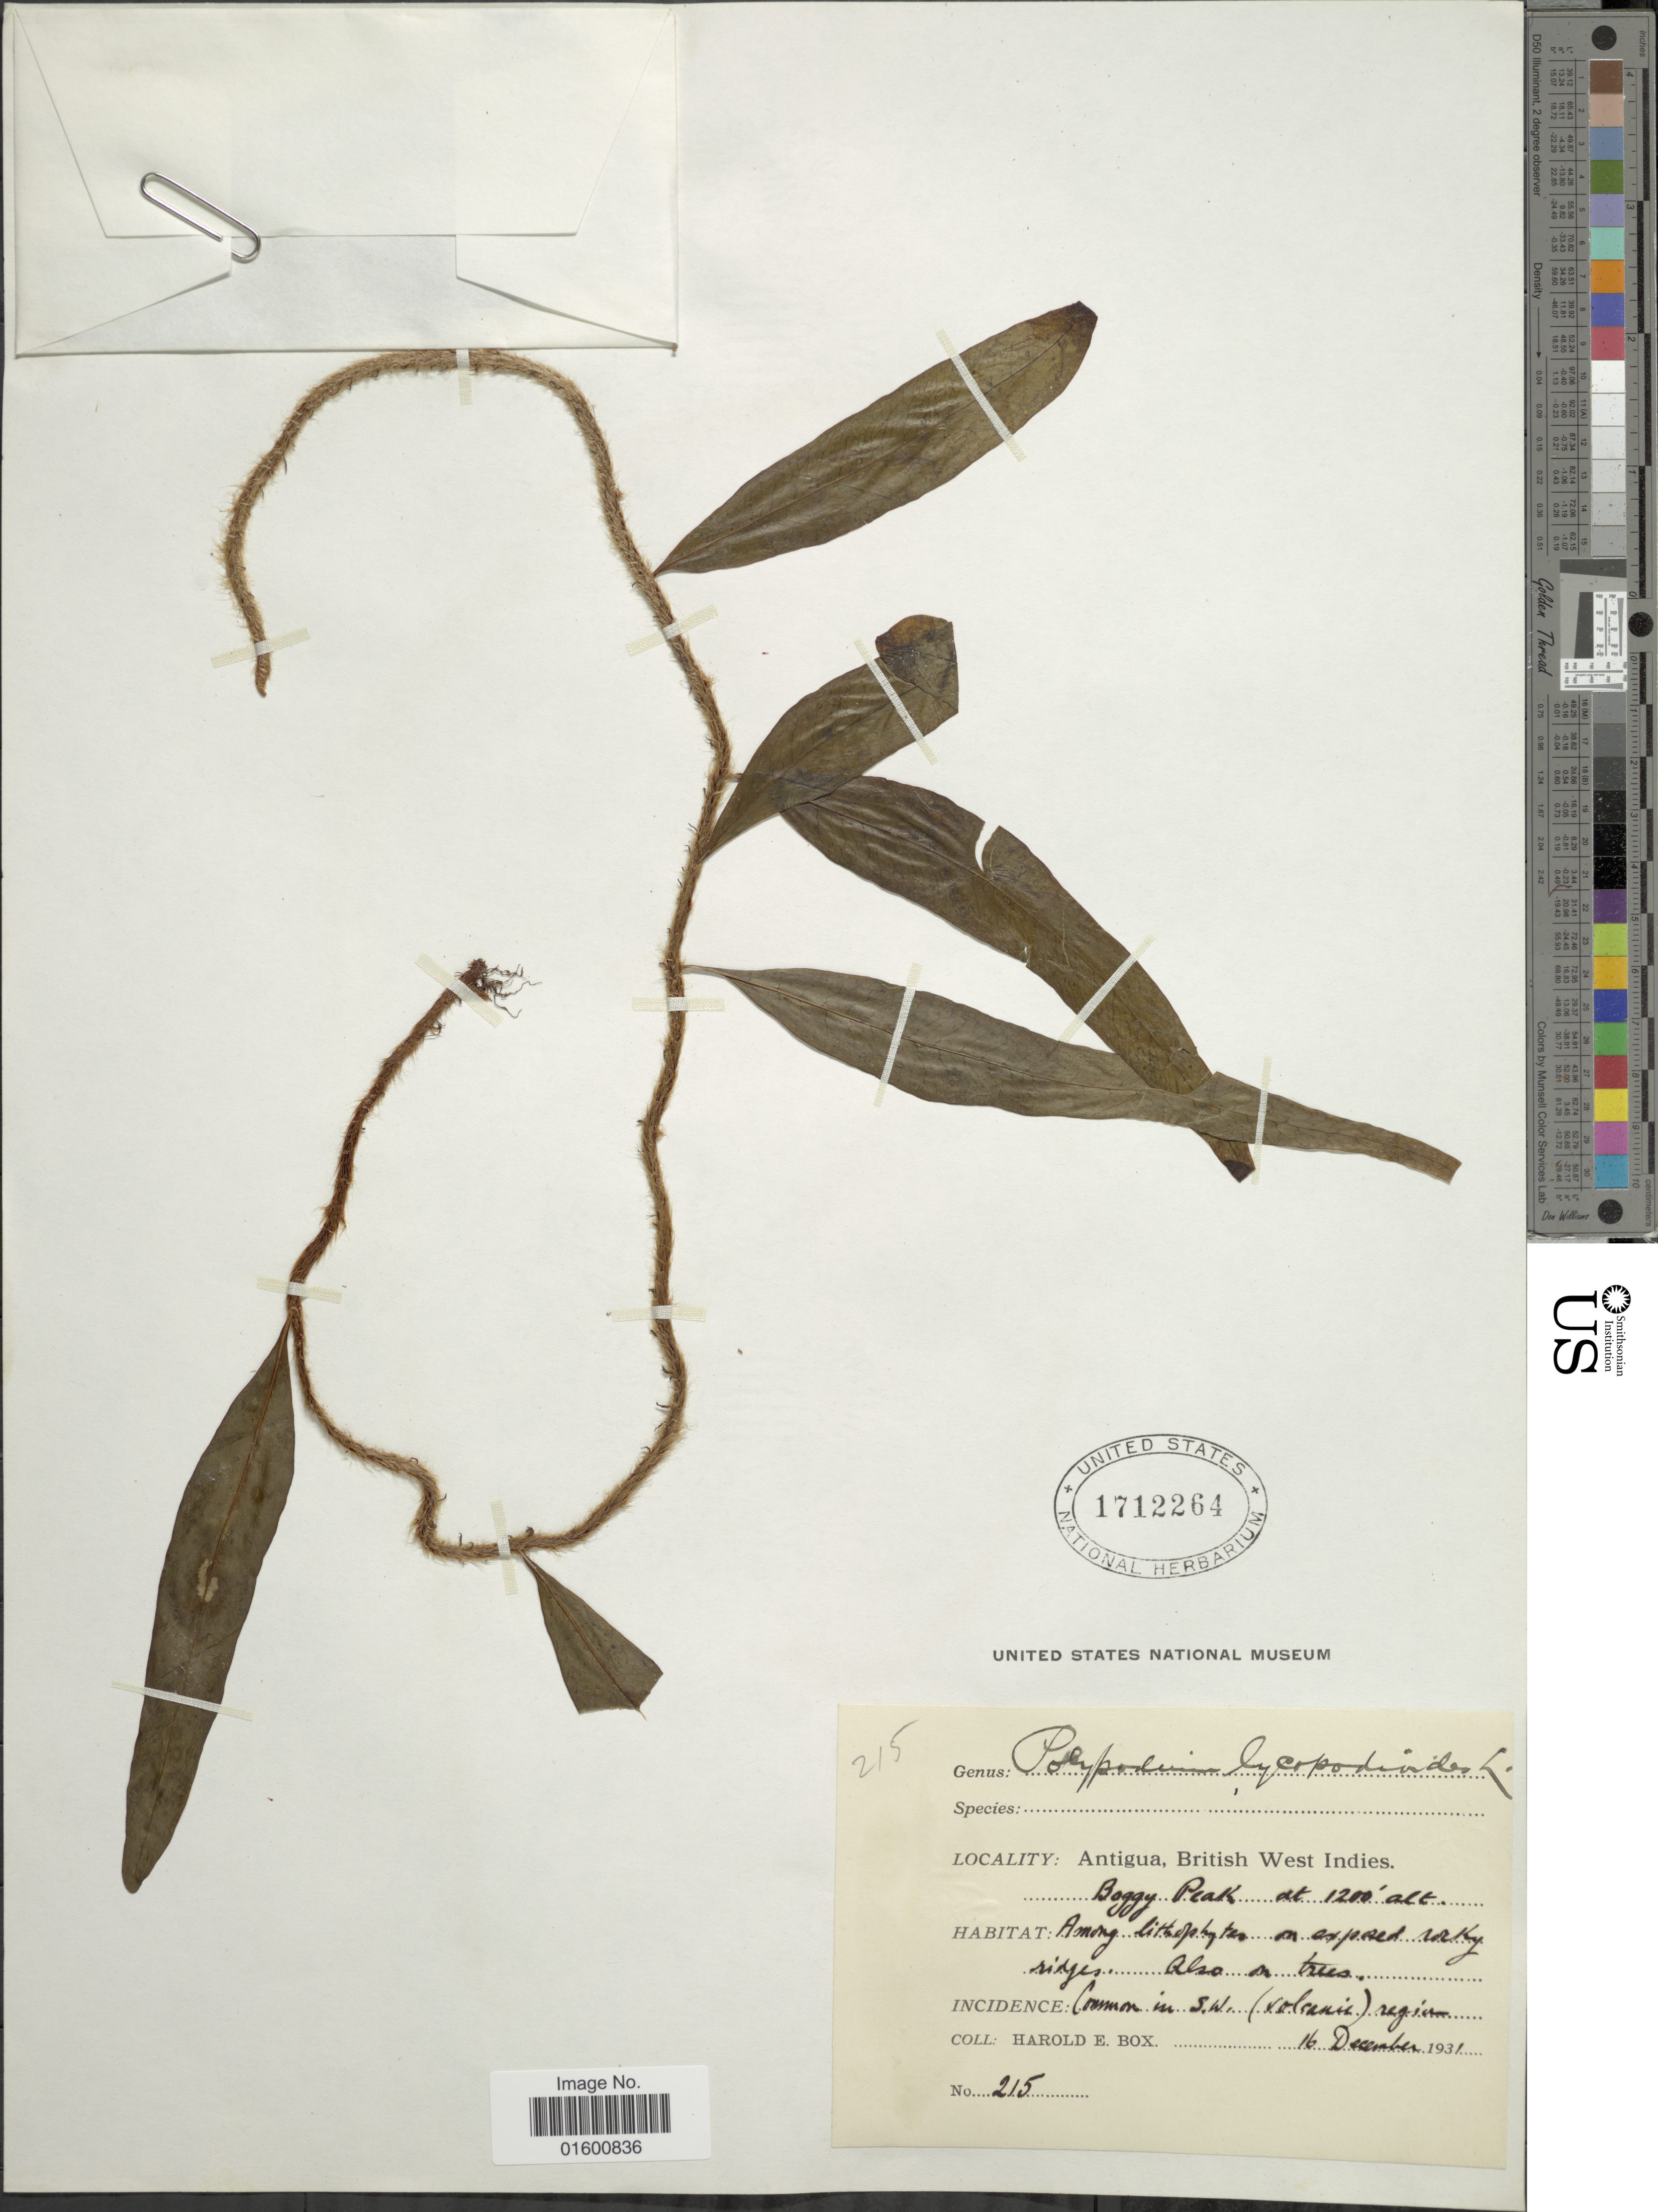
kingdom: Plantae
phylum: Tracheophyta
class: Polypodiopsida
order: Polypodiales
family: Polypodiaceae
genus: Microgramma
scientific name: Microgramma lycopodioides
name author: (L.) Copel.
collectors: H. E. Box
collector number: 215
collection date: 1931-12-16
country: Antigua and Barbuda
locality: Antigua, British West Indies, Boggy Peak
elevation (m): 366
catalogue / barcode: US 1712264